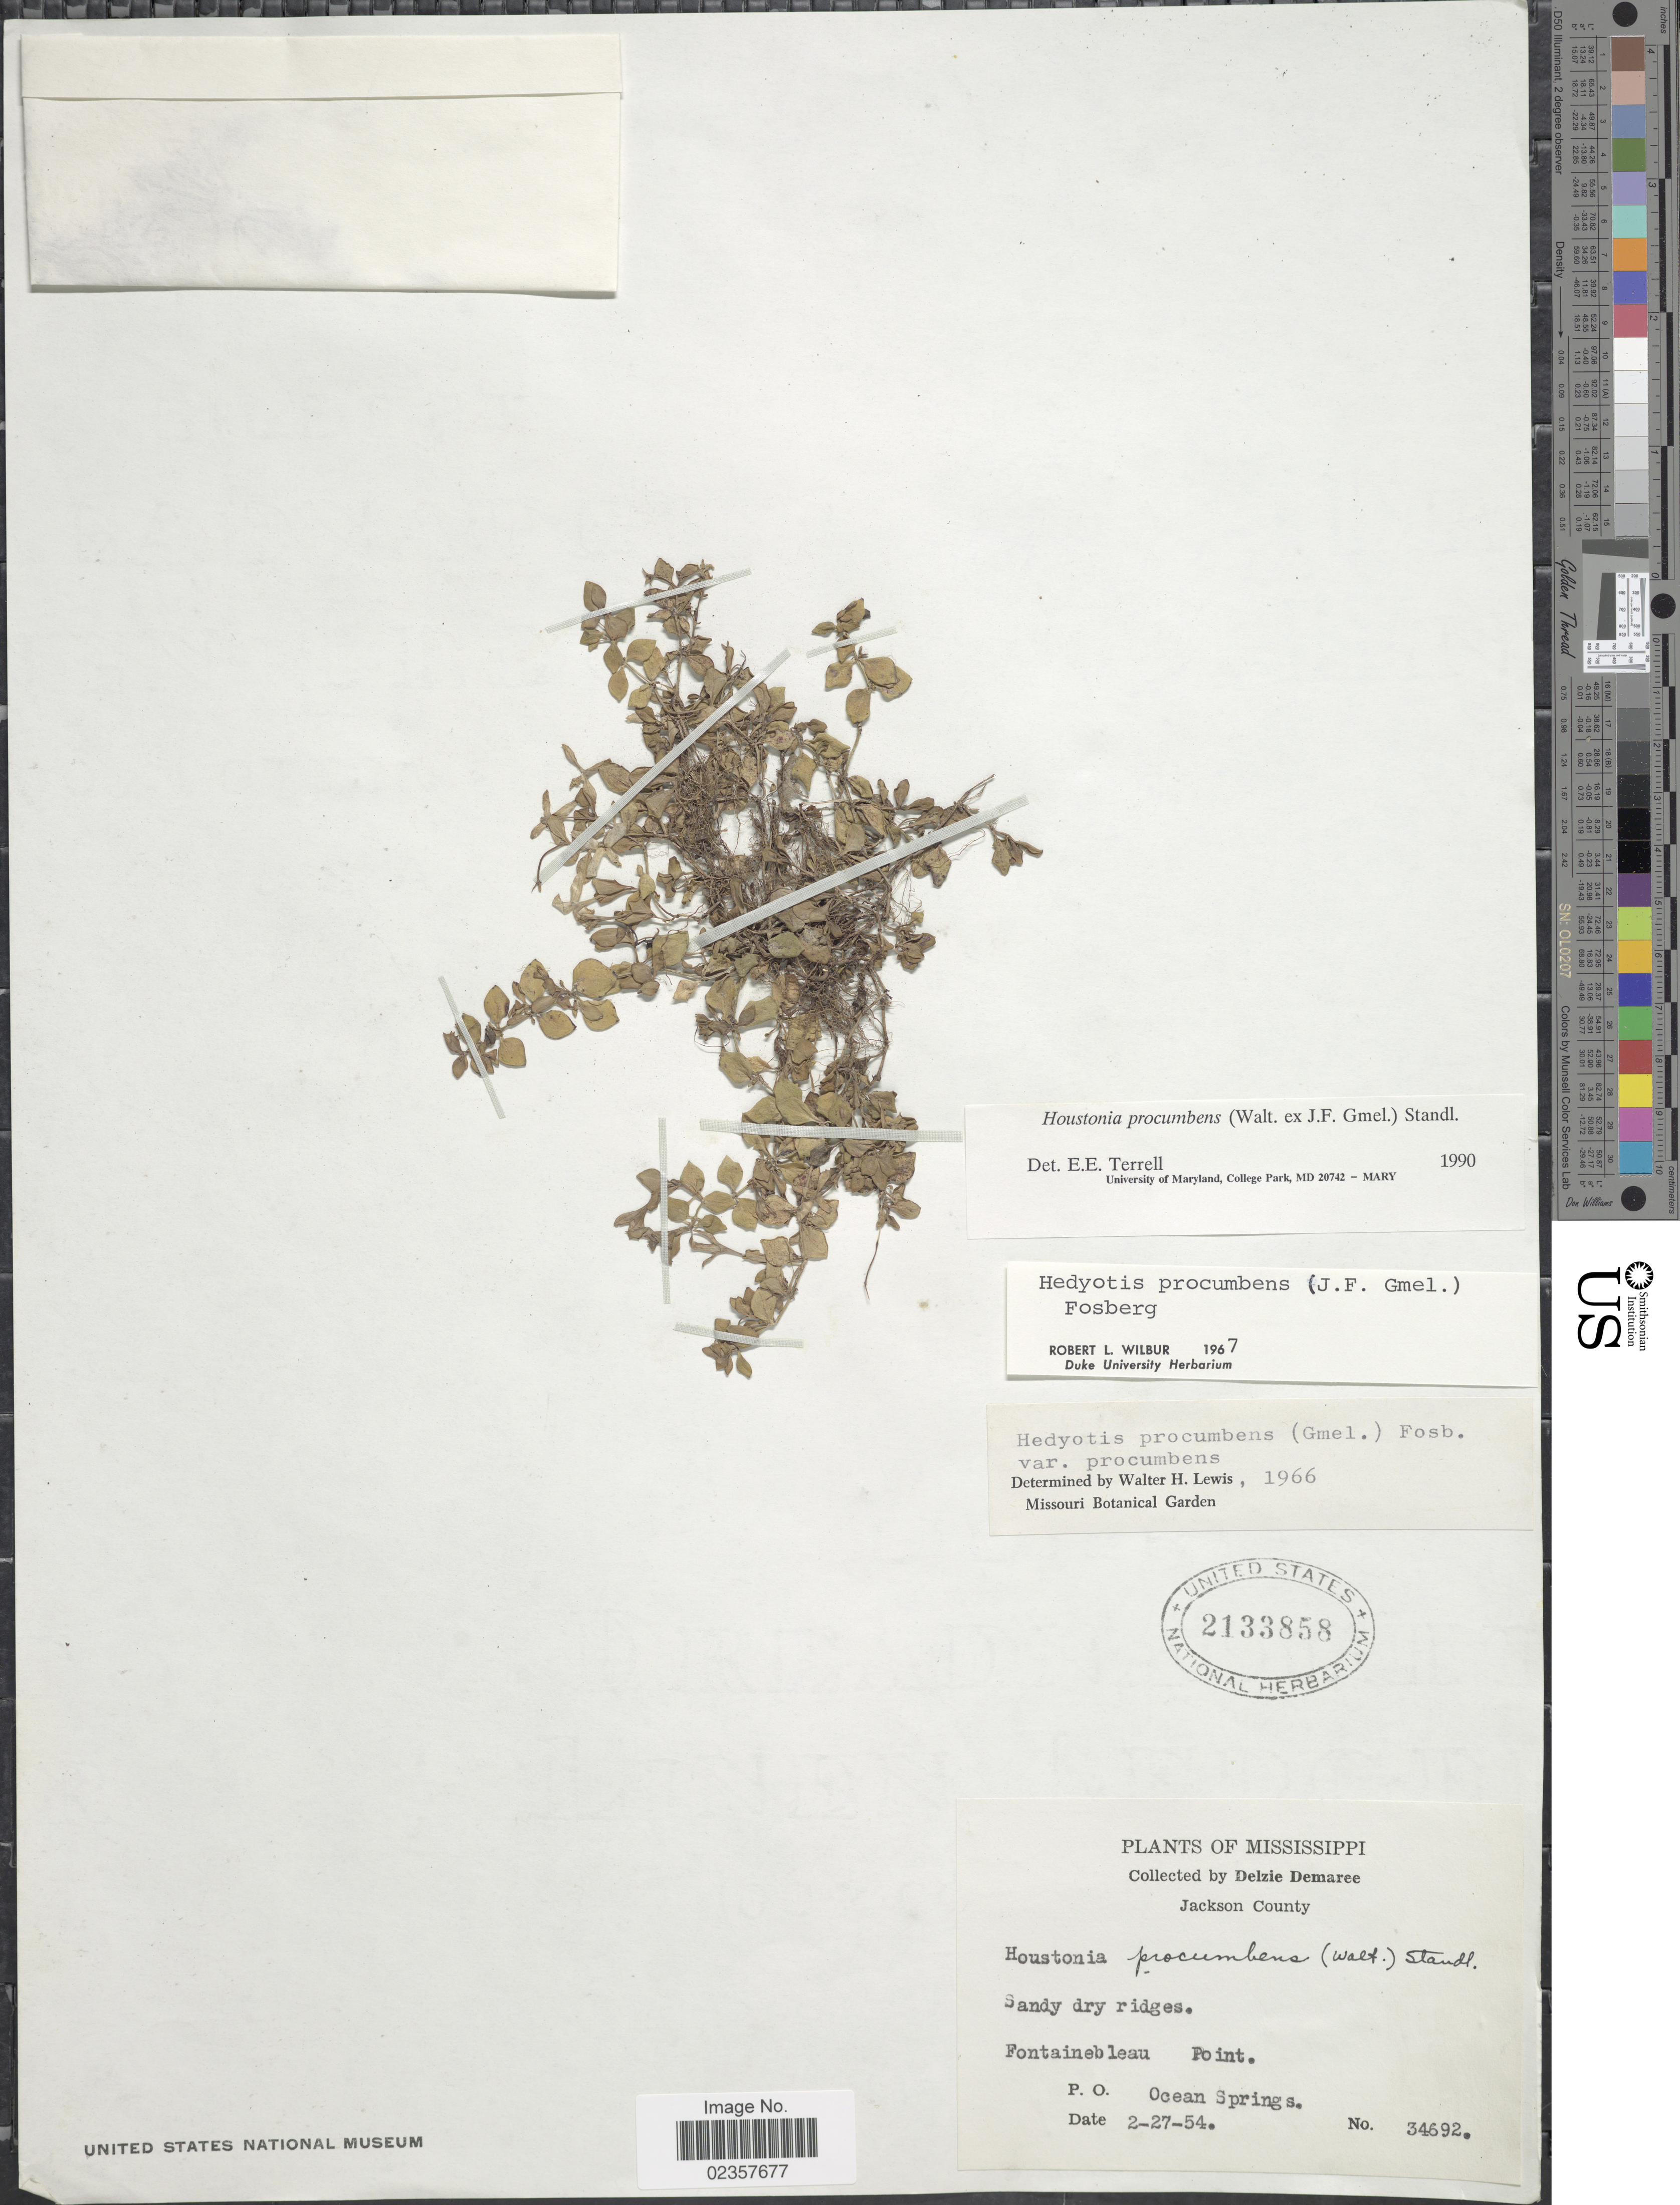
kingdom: Plantae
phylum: Tracheophyta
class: Magnoliopsida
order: Gentianales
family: Rubiaceae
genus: Houstonia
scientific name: Houstonia procumbens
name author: (Walter ex J.F. Gmel.) Standl.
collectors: D. Demaree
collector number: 34692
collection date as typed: Transcribed d/m/y: 27/2/54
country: United States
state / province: Mississippi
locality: Jackson County, Fontainebleau Point. P.O. Ocean Springs.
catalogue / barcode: US 2133858